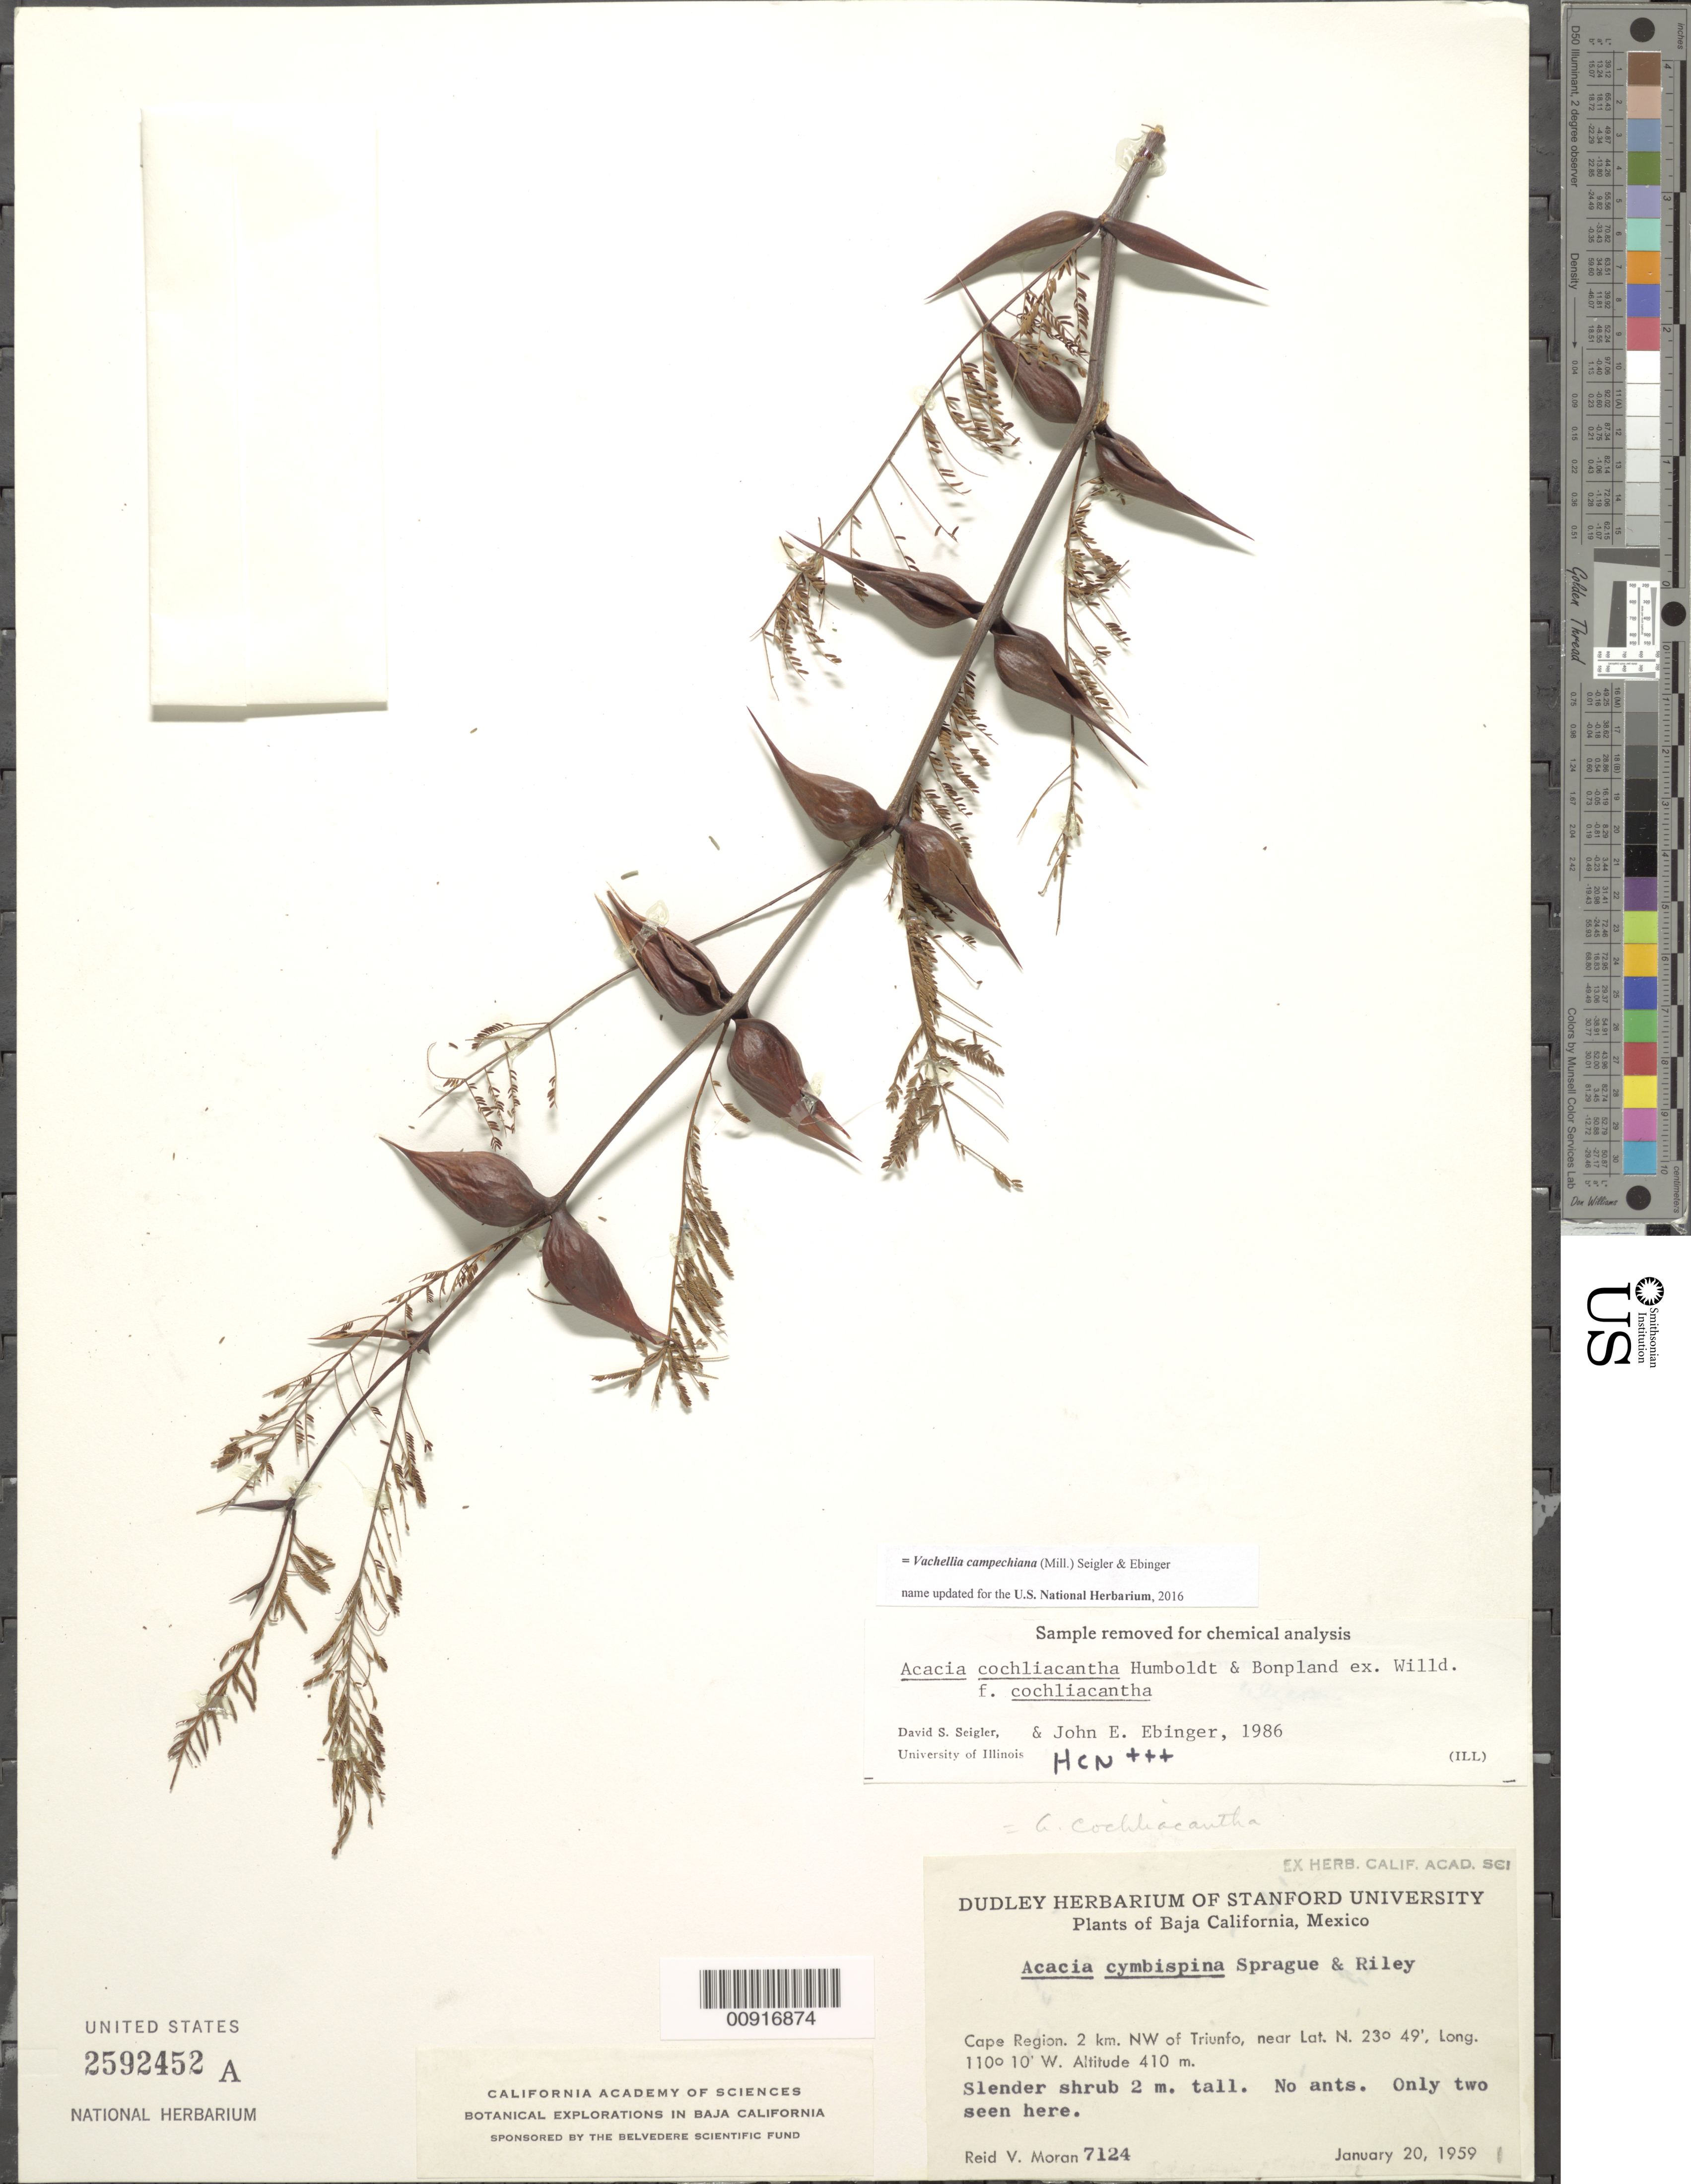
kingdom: Plantae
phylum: Tracheophyta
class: Magnoliopsida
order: Fabales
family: Fabaceae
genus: Vachellia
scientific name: Vachellia campechiana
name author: (Mill.) Seigler & Ebinger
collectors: R. V. Moran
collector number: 7124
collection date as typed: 20 Jan 1959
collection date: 1959-01-20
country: Mexico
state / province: Baja California Sur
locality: Cape Region. 2 km, NW of Triunfo.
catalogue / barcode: US 2592452A